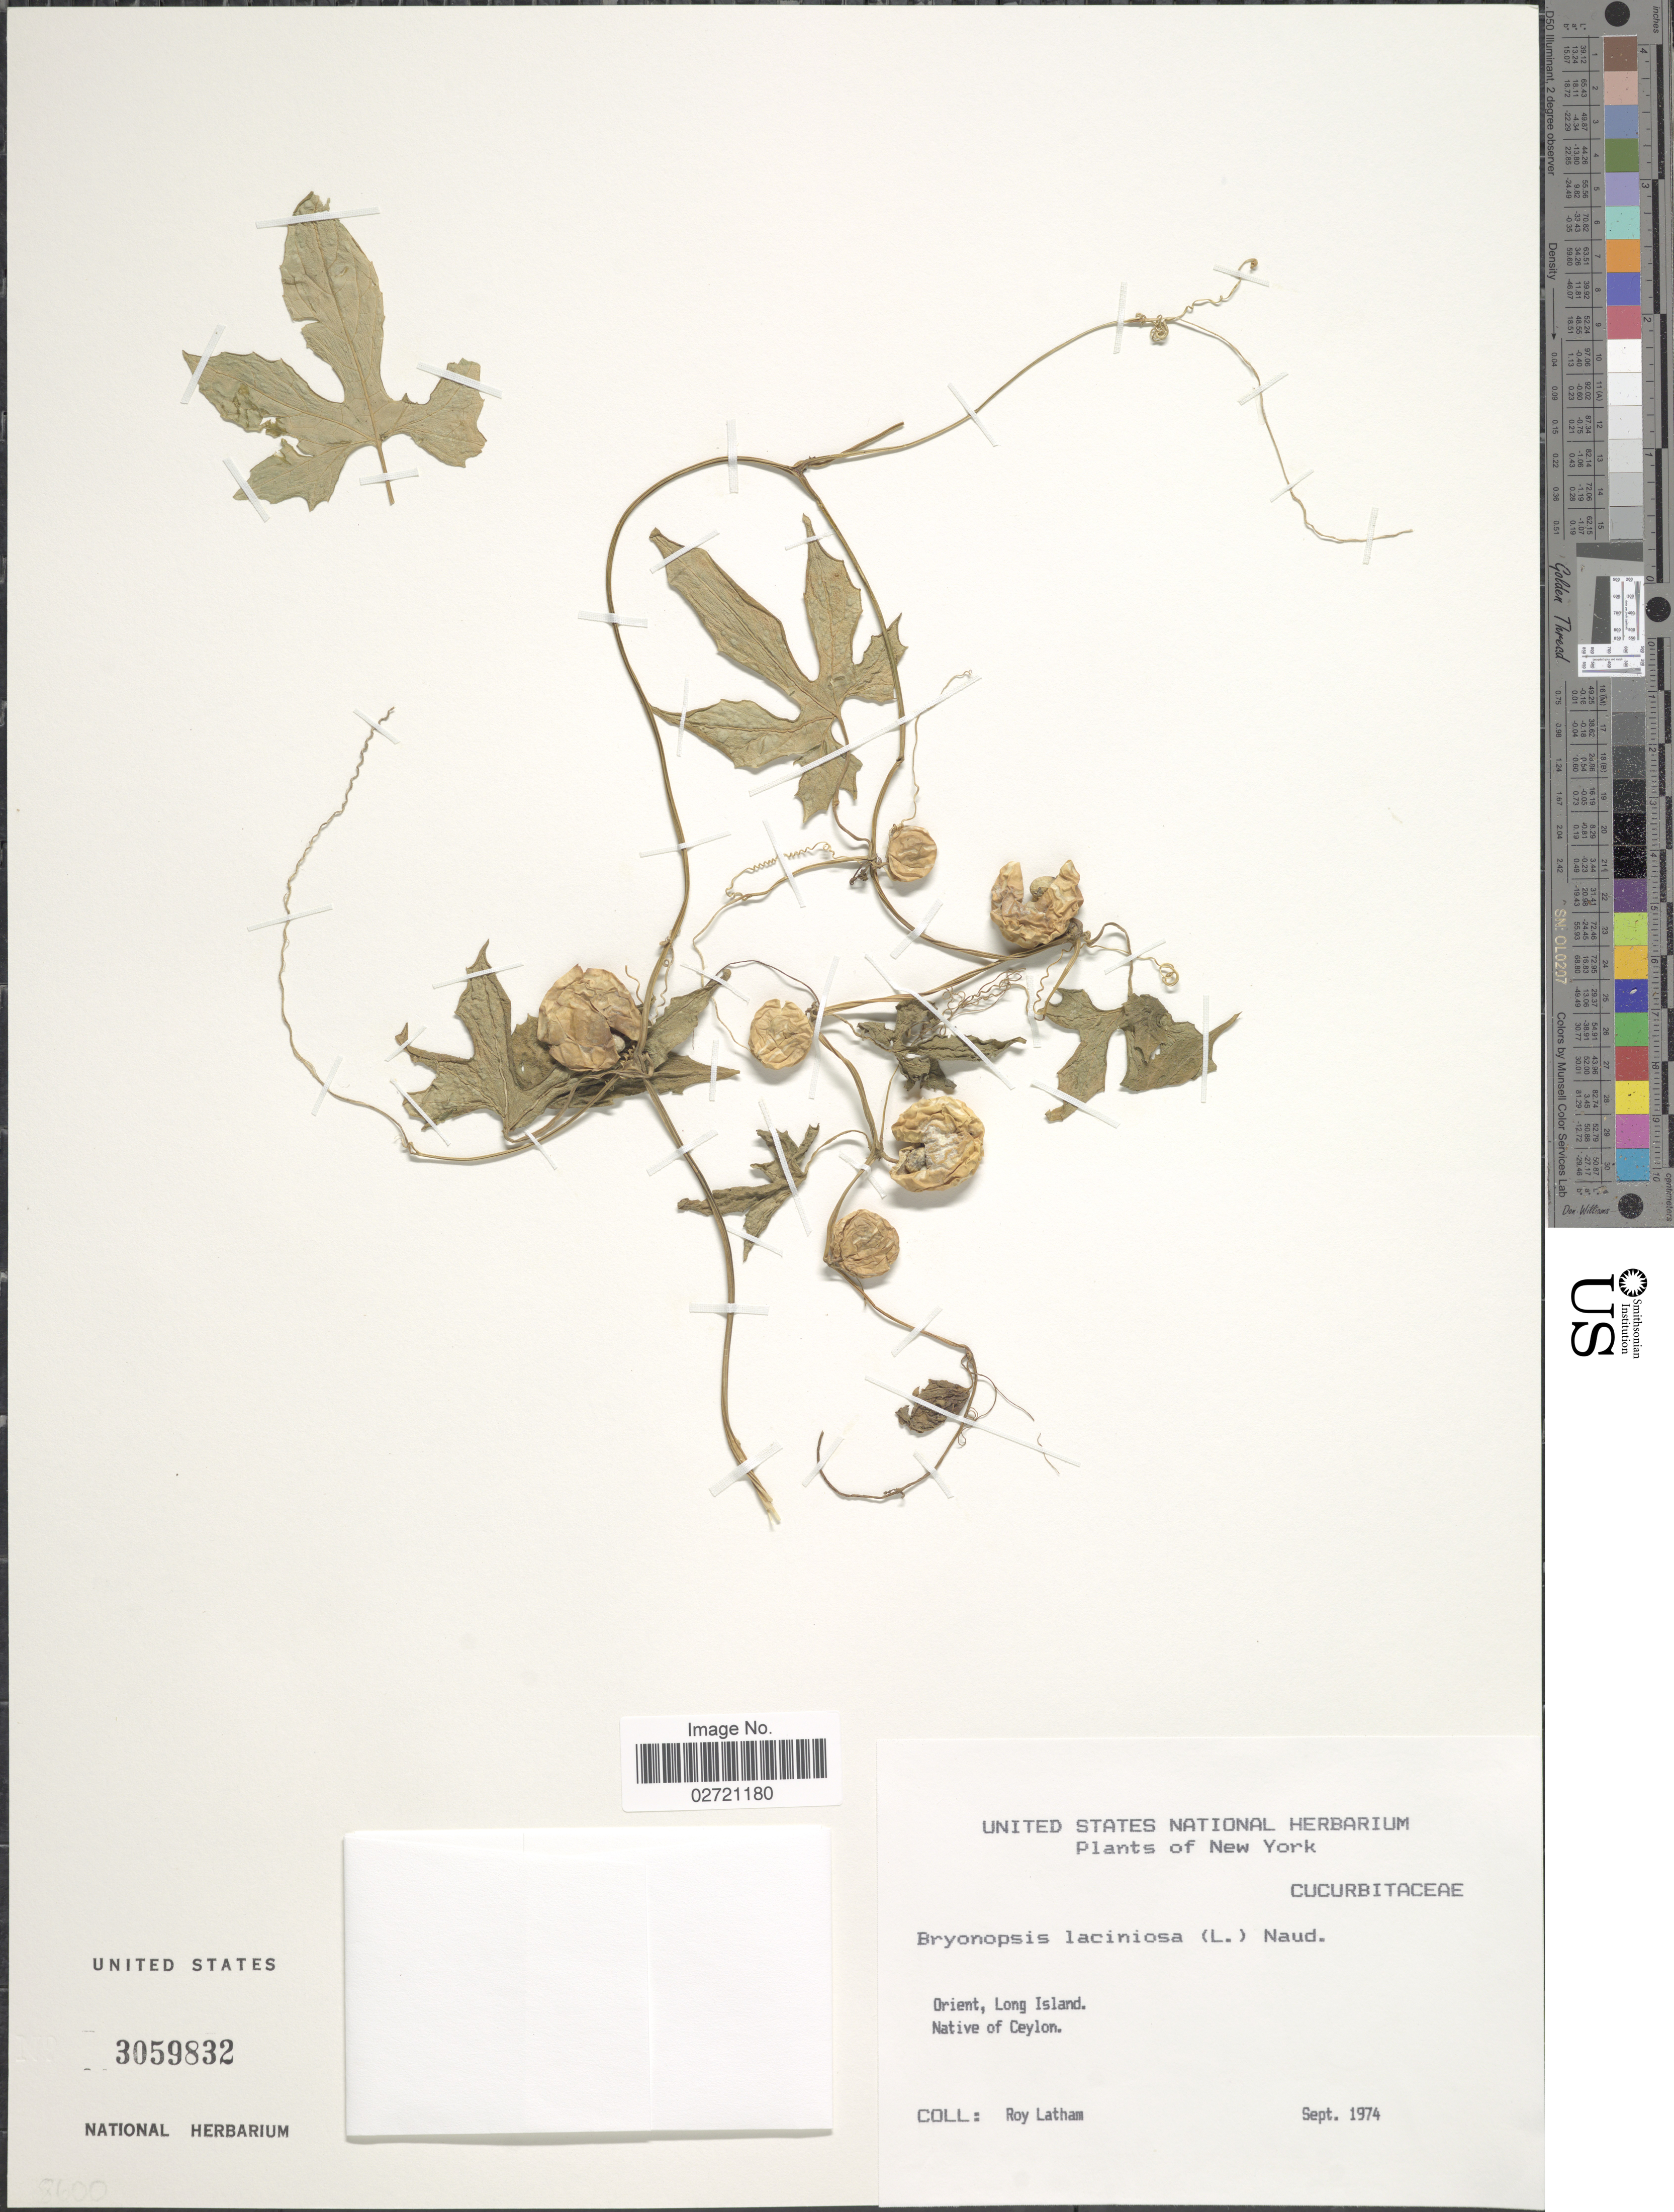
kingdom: Plantae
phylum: Tracheophyta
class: Magnoliopsida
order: Cucurbitales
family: Cucurbitaceae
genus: Diplocyclos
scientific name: Diplocyclos palmatus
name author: (L.) C. Jeffrey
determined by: Strong, Mark T., (BOT), Smithsonian Institution - National Museum of Natural History (UNITED STATES)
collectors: R. Latham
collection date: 1974-09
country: United States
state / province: New York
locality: Orient, Long Island. [Native of Ceylon]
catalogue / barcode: US 3059832